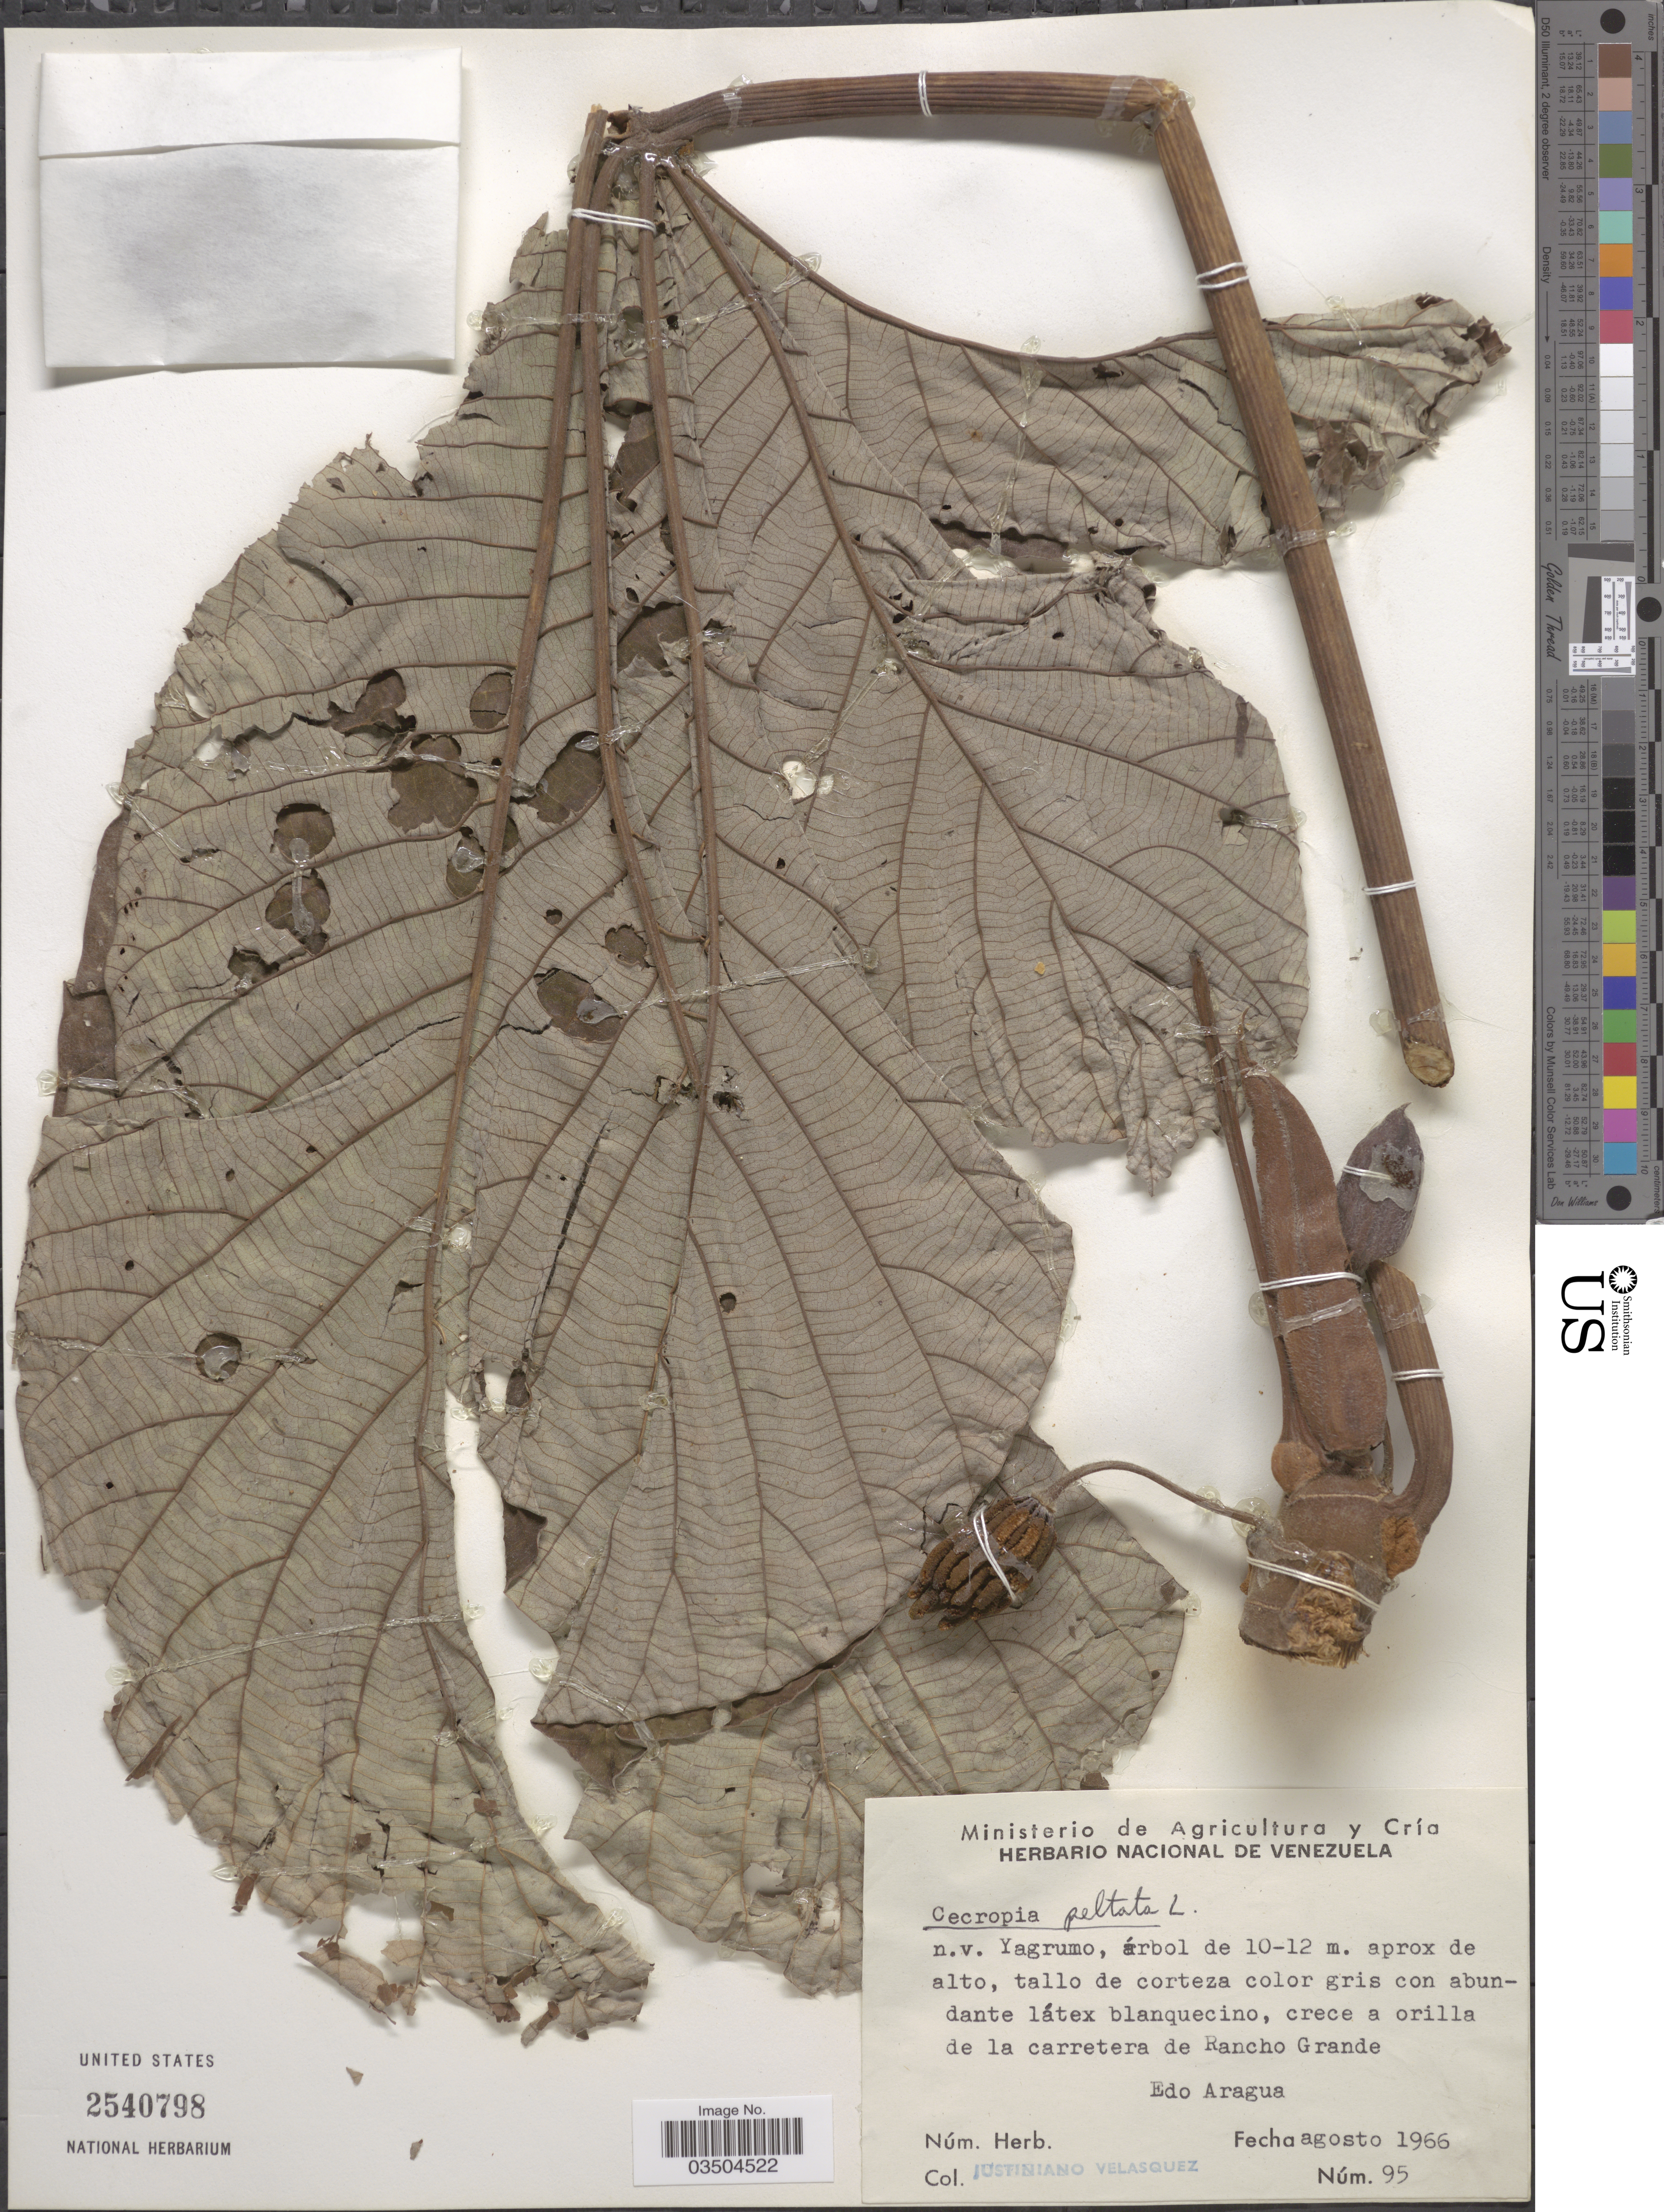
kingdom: Plantae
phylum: Tracheophyta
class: Magnoliopsida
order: Rosales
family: Urticaceae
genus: Cecropia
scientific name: Cecropia peltata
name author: L.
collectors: J. Velasquez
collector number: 95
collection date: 1966-08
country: Venezuela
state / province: Aragua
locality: Crece a orilla de la carretera de Rancho Grande.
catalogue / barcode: US 2540798